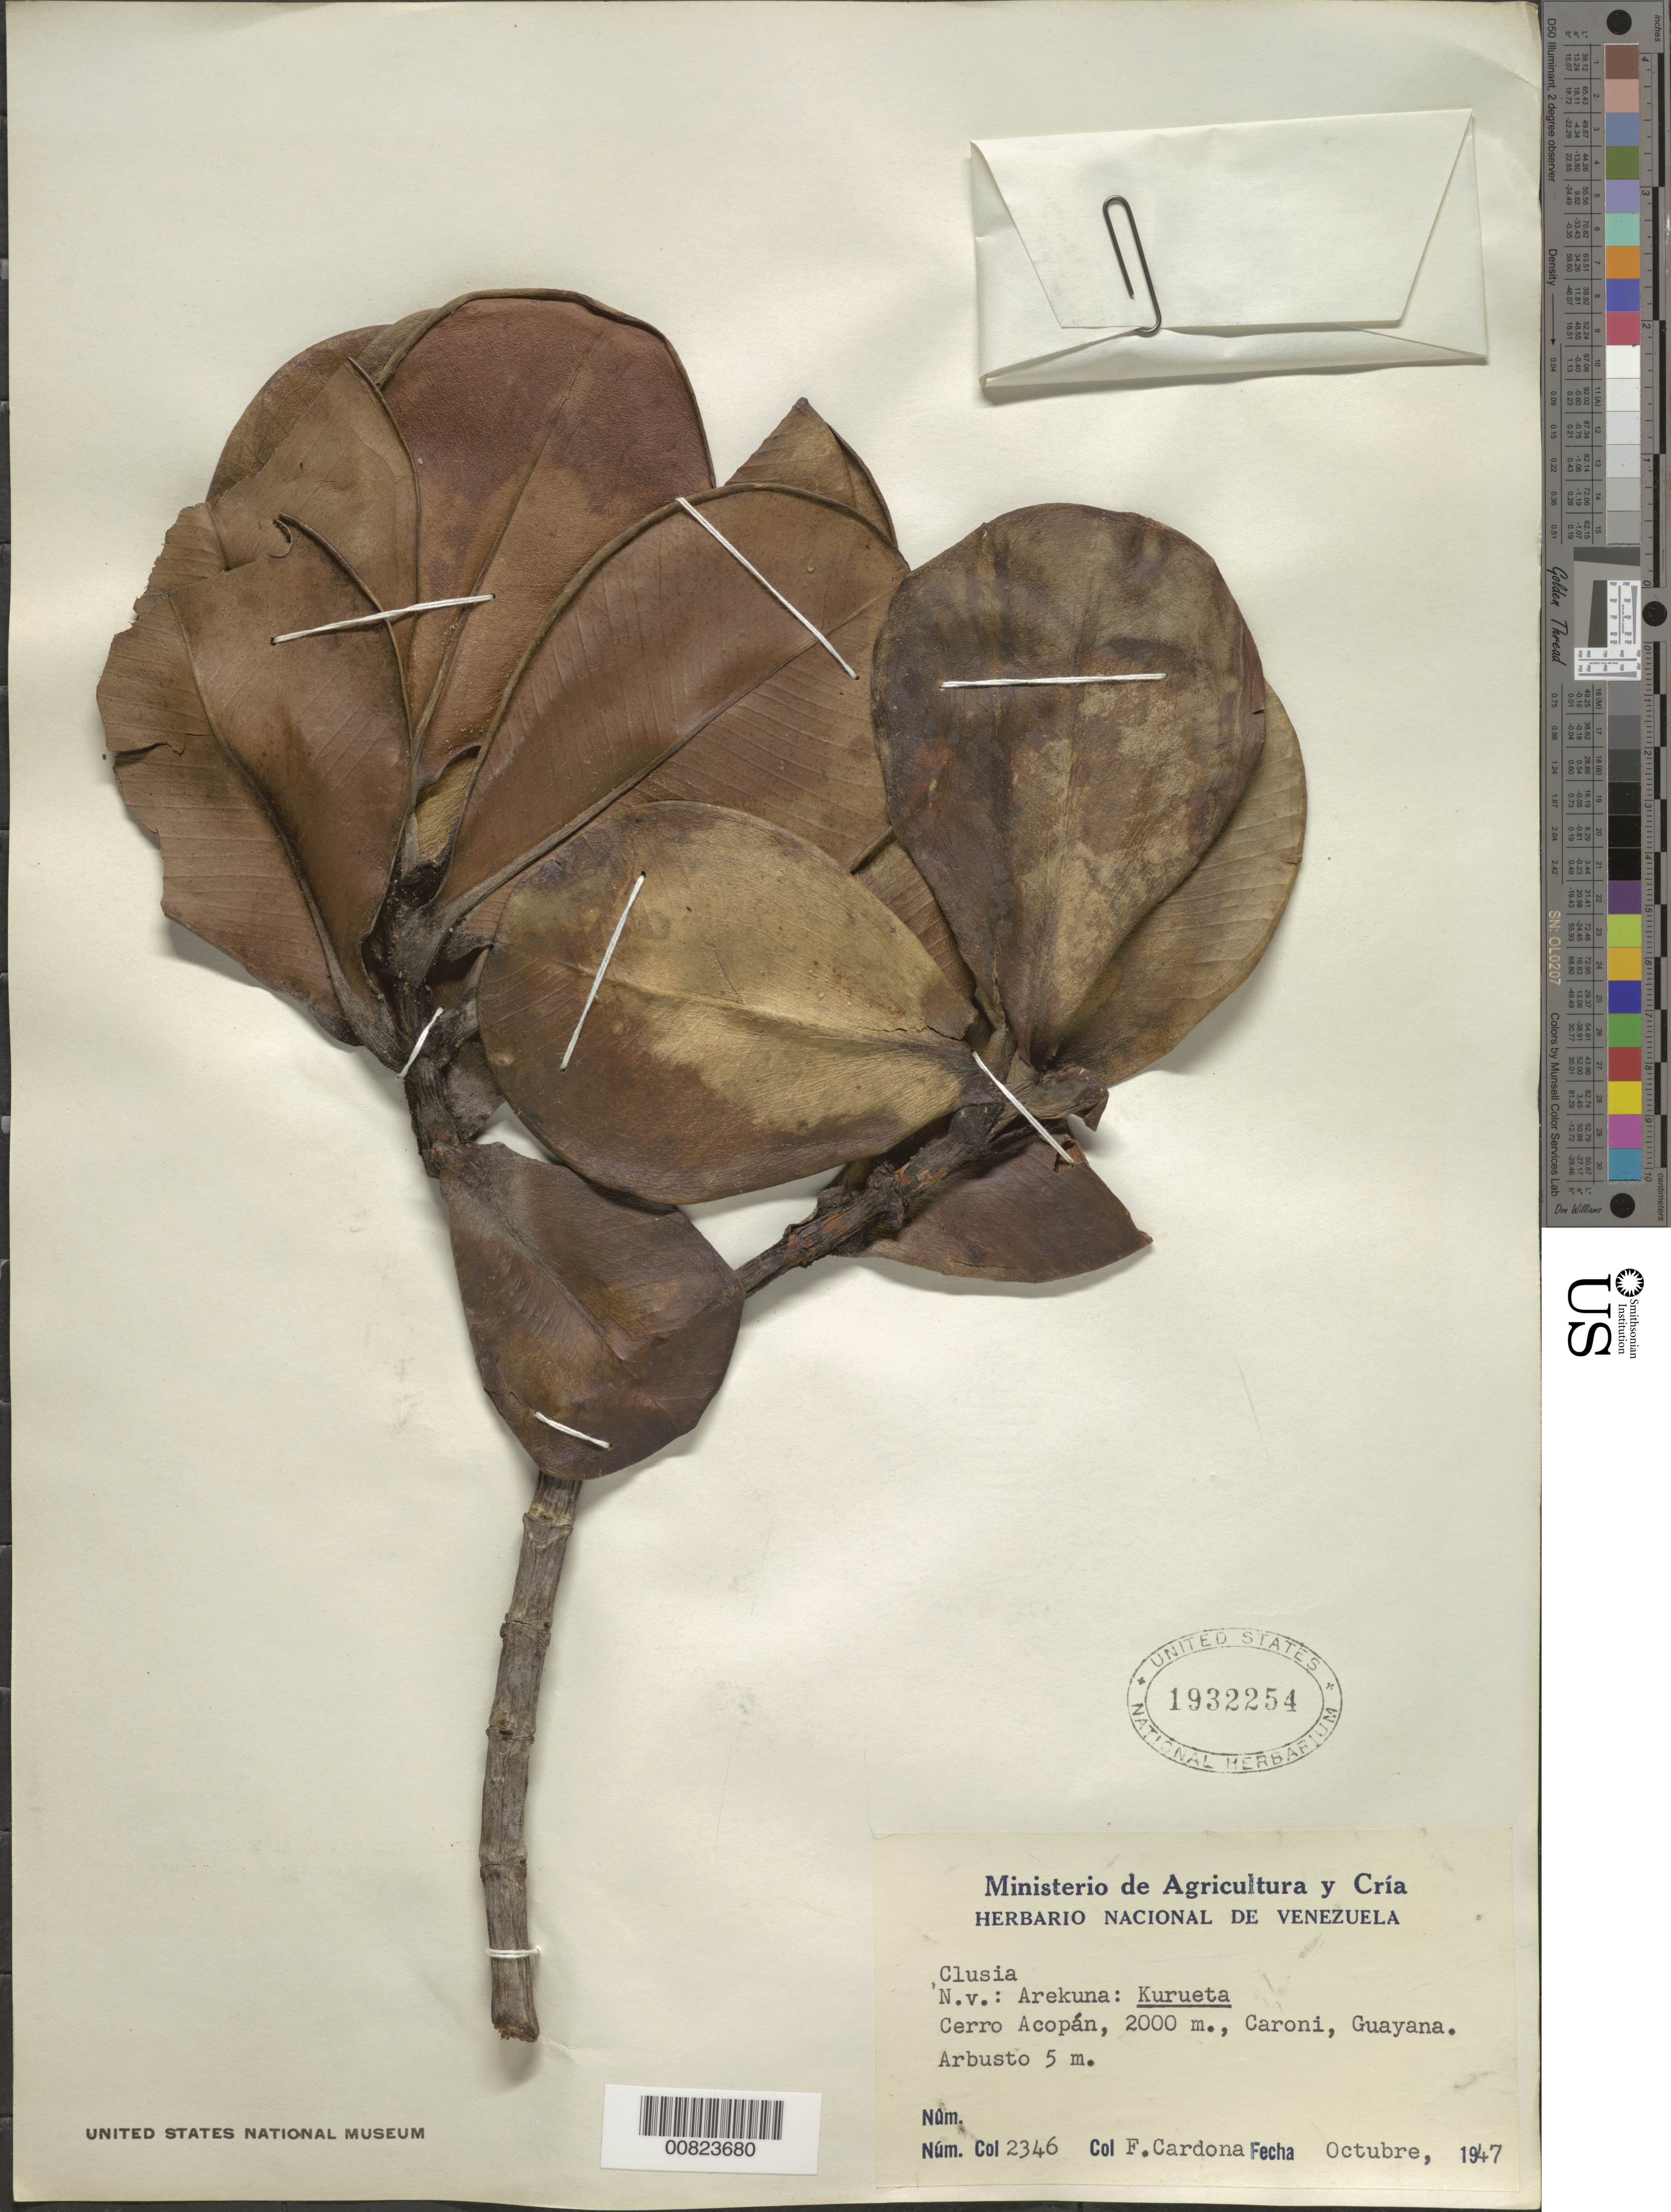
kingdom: Plantae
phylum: Tracheophyta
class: Magnoliopsida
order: Malpighiales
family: Clusiaceae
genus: Clusia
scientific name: Clusia sp.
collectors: F. Cardona Puig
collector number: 2346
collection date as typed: Oct-47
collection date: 1947-10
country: Venezuela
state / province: Bolívar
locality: Cerro Acopán, Río Caroní, Guayana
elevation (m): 2000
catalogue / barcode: US 1932254